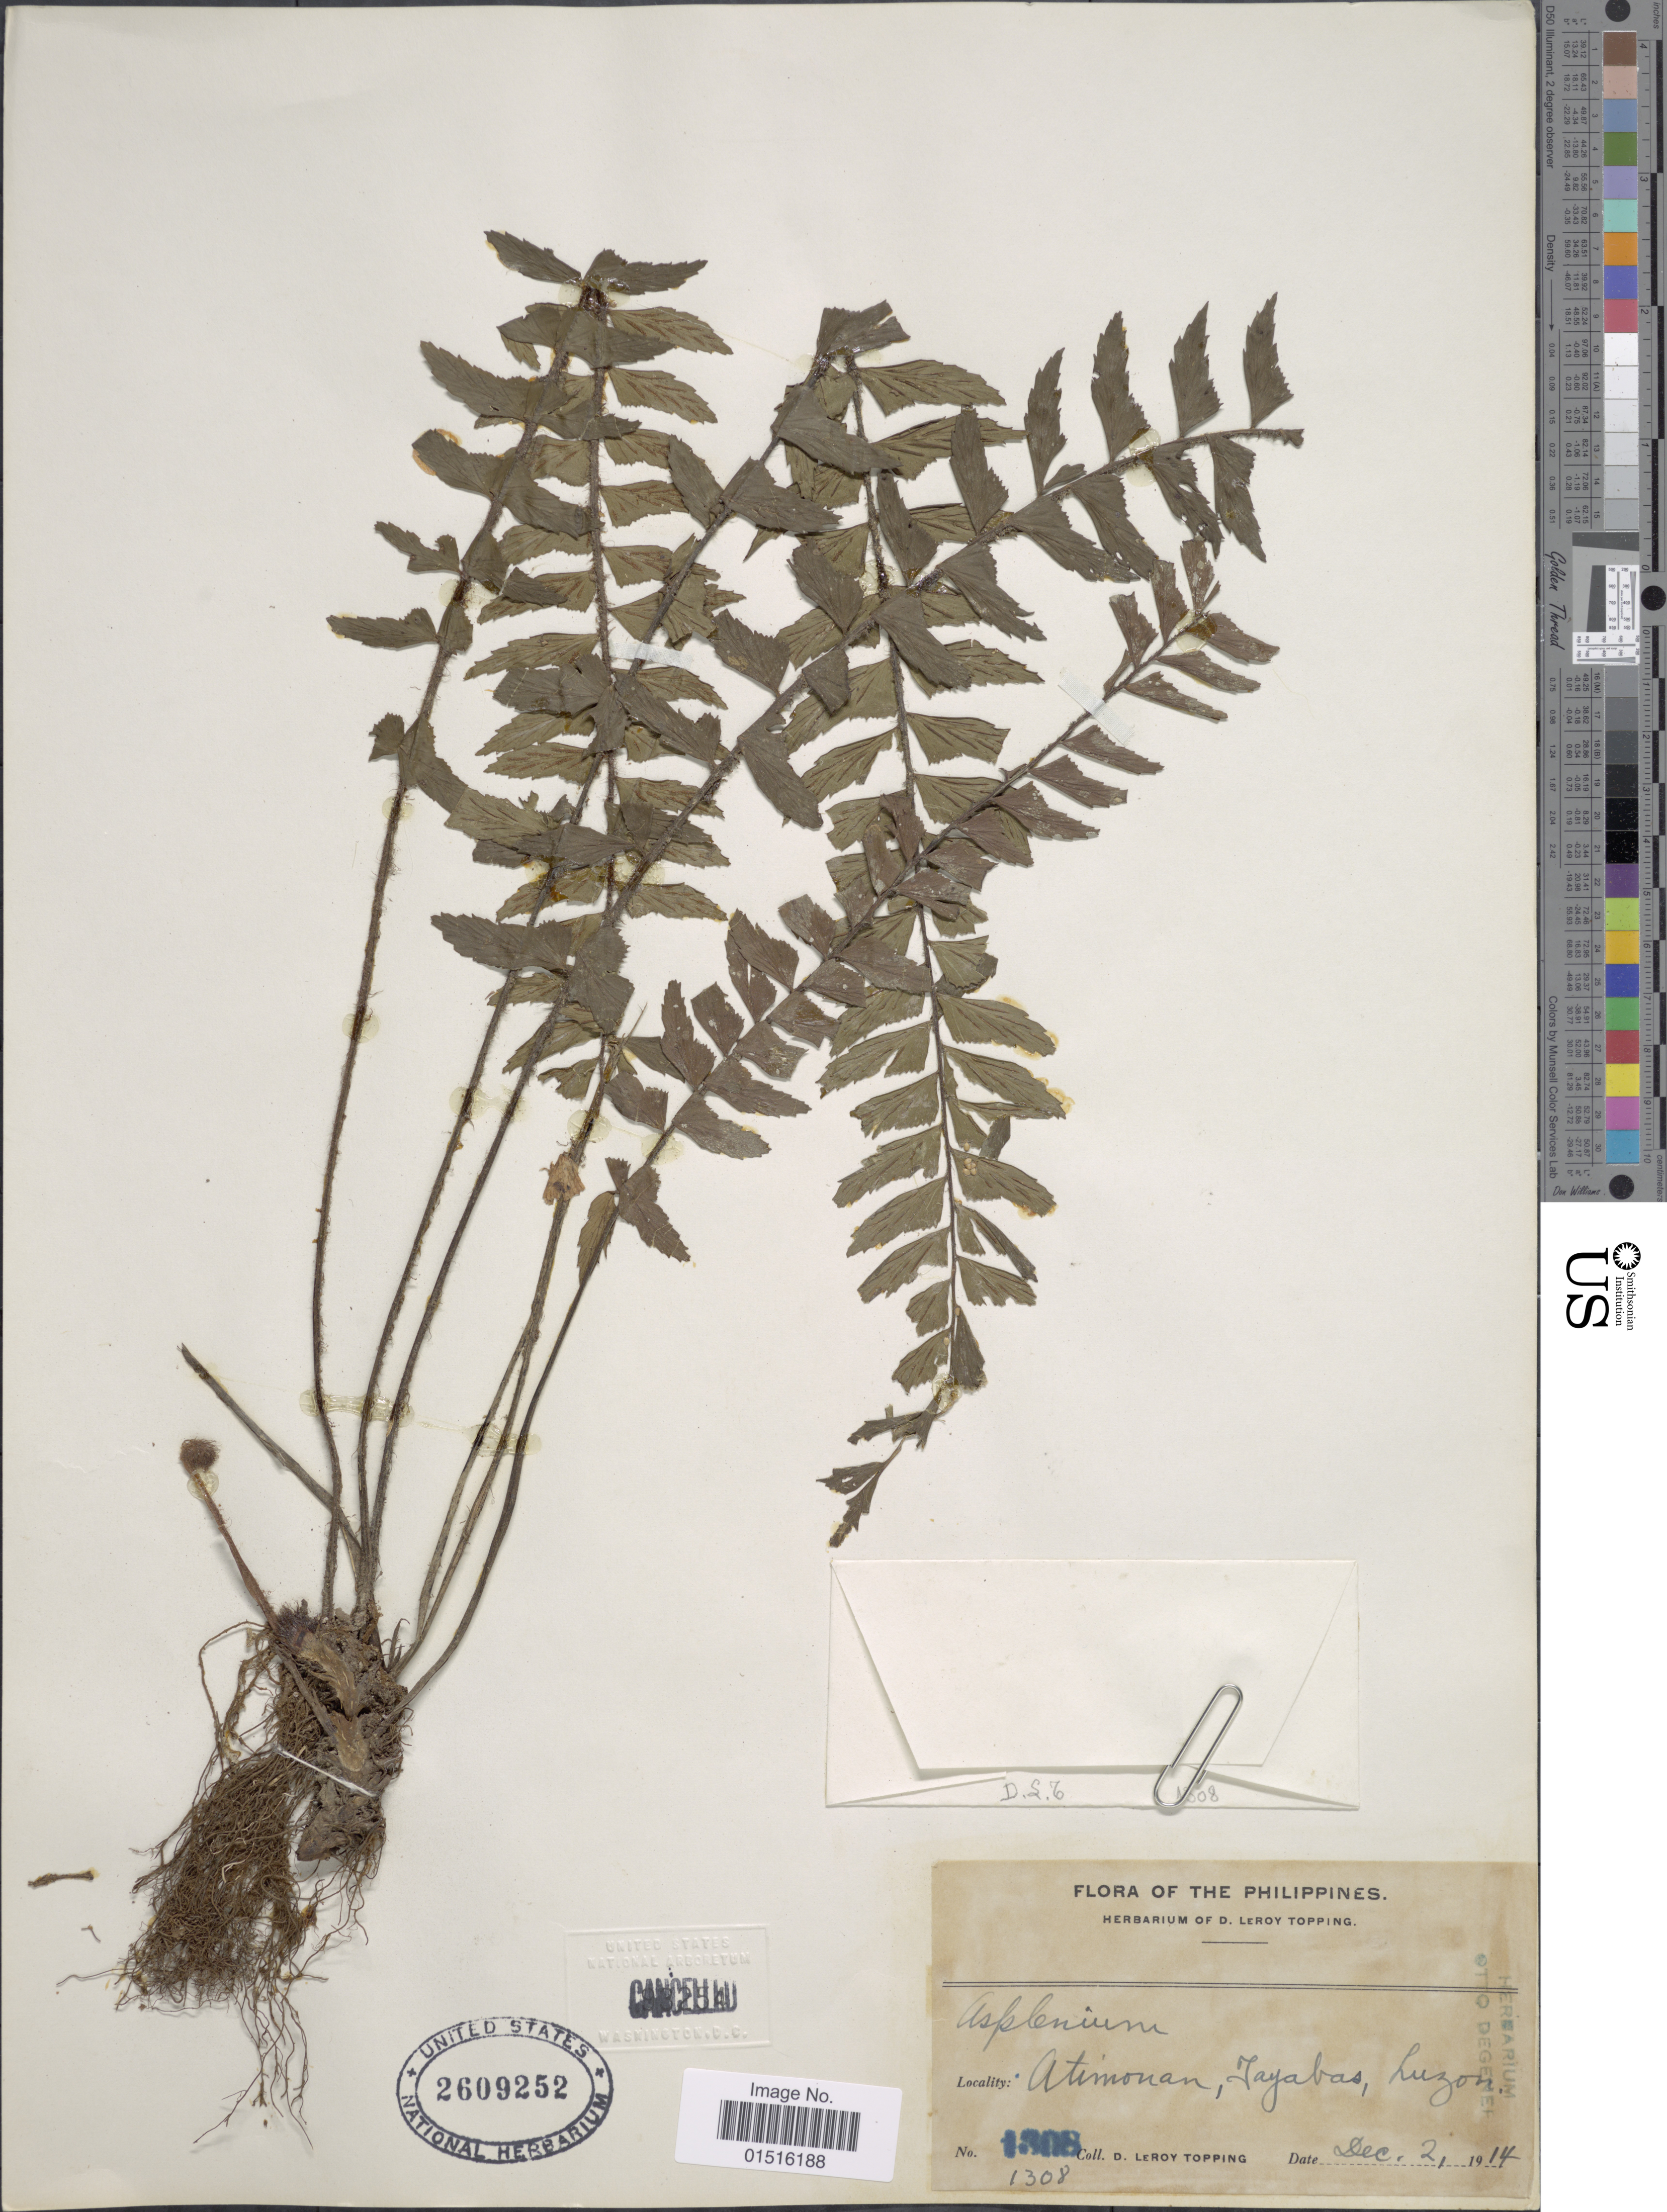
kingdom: Plantae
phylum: Tracheophyta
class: Polypodiopsida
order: Polypodiales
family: Aspleniaceae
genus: Asplenium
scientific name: Asplenium truncatum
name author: Blume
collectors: D. L. Topping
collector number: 1308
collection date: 1914-12-02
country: Philippines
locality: Atimonan, Jayabas, Luzon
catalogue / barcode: US 2609252